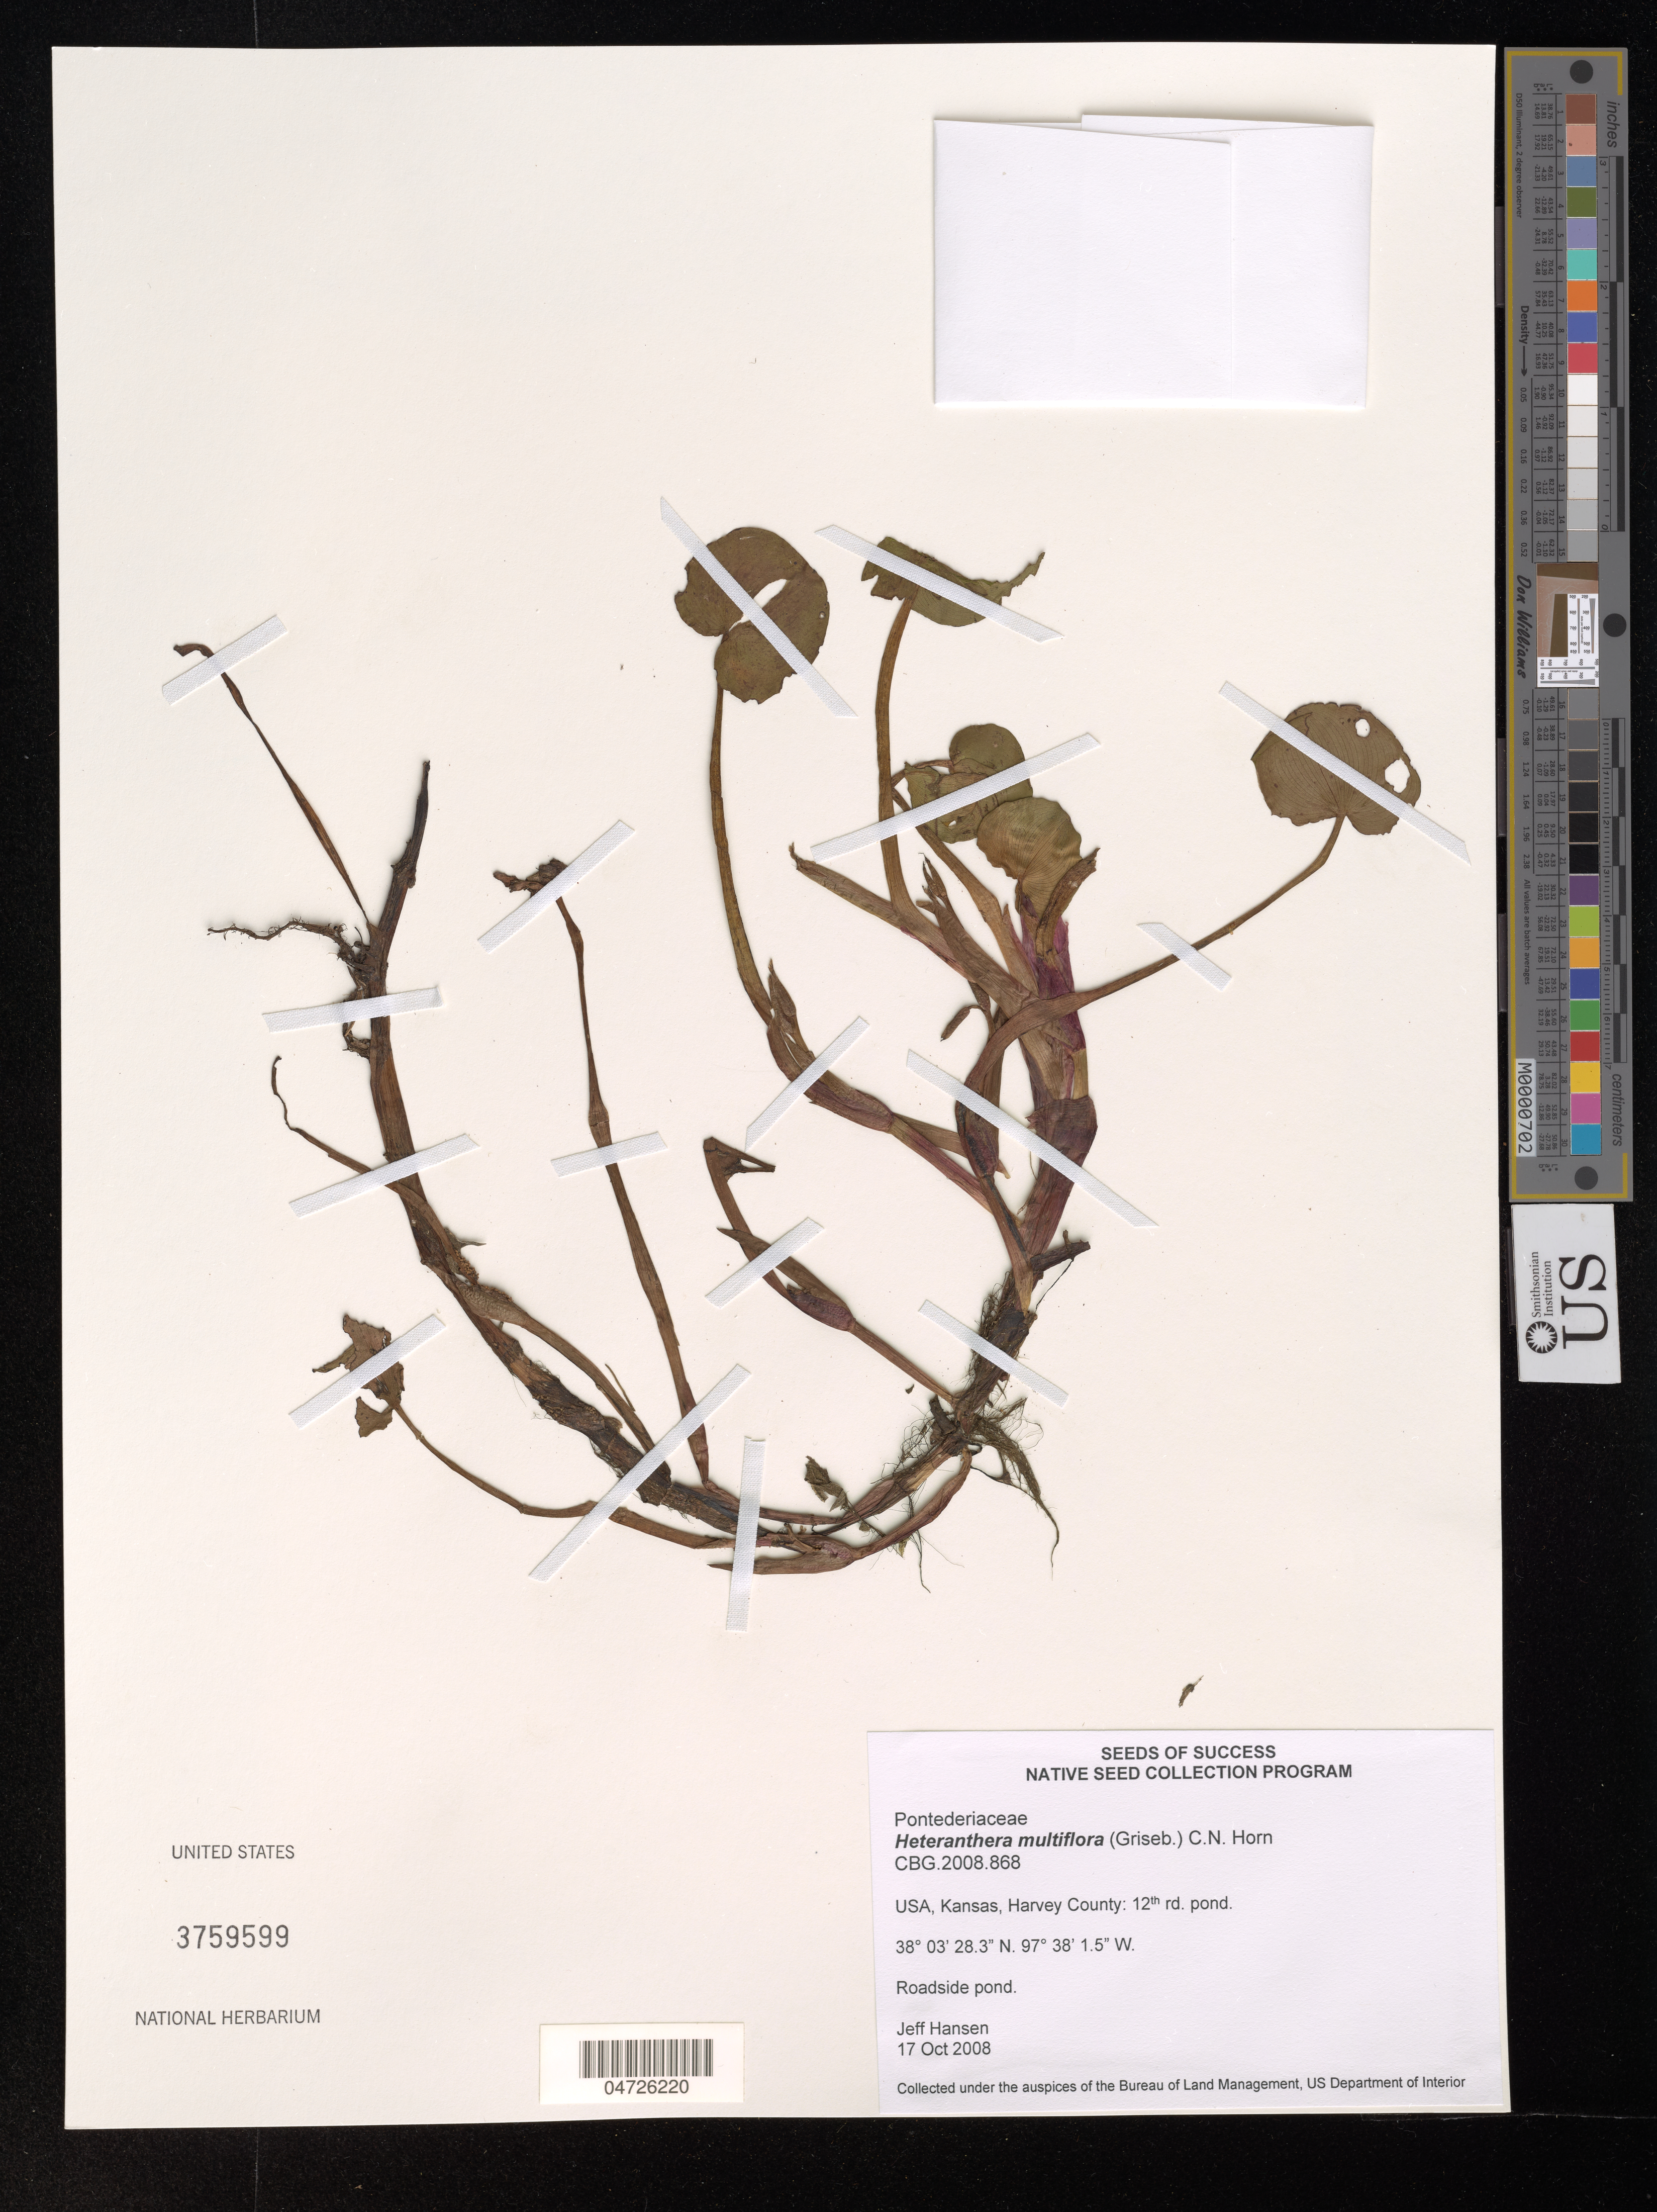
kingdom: Plantae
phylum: Tracheophyta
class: Liliopsida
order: Commelinales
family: Pontederiaceae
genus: Heteranthera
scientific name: Heteranthera multiflora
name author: (Griseb.) C.N. Horn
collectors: J. Hansen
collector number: CBG.2008.868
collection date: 2008-10-17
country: United States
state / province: Kansas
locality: Harvey County: 12th rd. pond.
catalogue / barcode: US 3759599